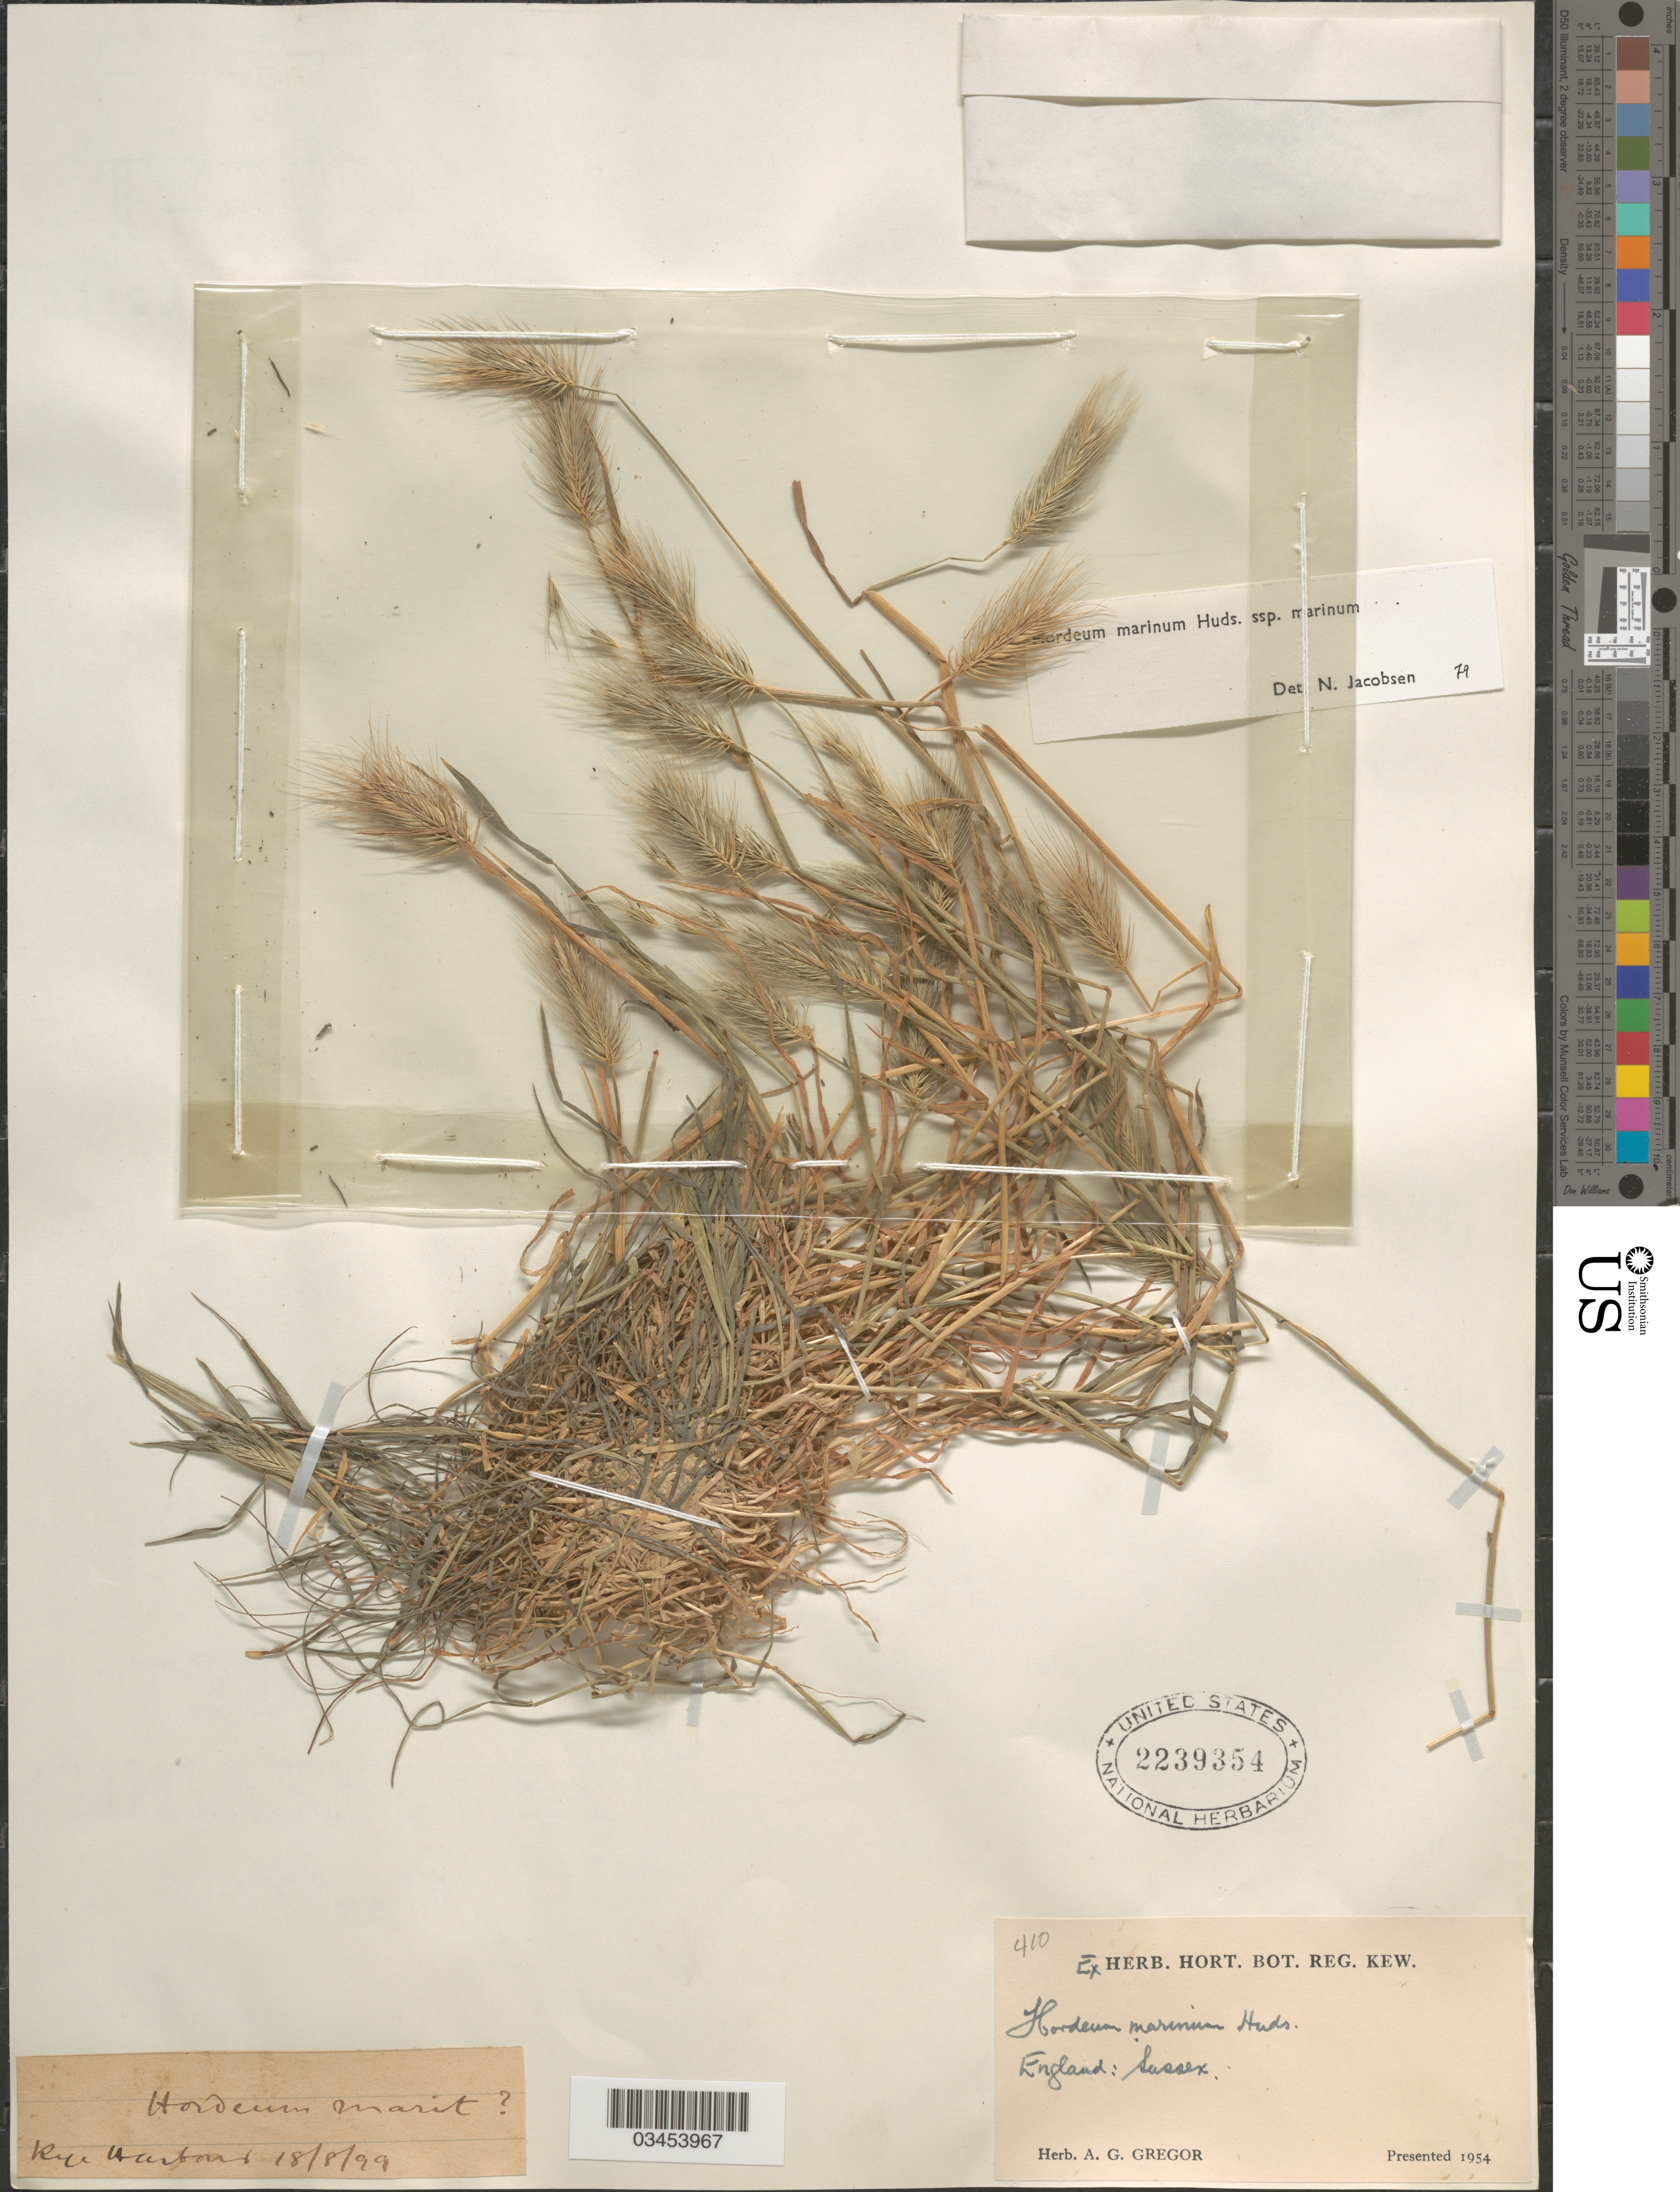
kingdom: Plantae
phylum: Tracheophyta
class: Liliopsida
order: Poales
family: Poaceae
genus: Hordeum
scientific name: Hordeum marinum subsp. marinum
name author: Huds.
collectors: ex herb. A. G. Gregor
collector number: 410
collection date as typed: Transcribed d/m/y: 18/8/99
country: United Kingdom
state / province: England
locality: Sussex.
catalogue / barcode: US 2239354